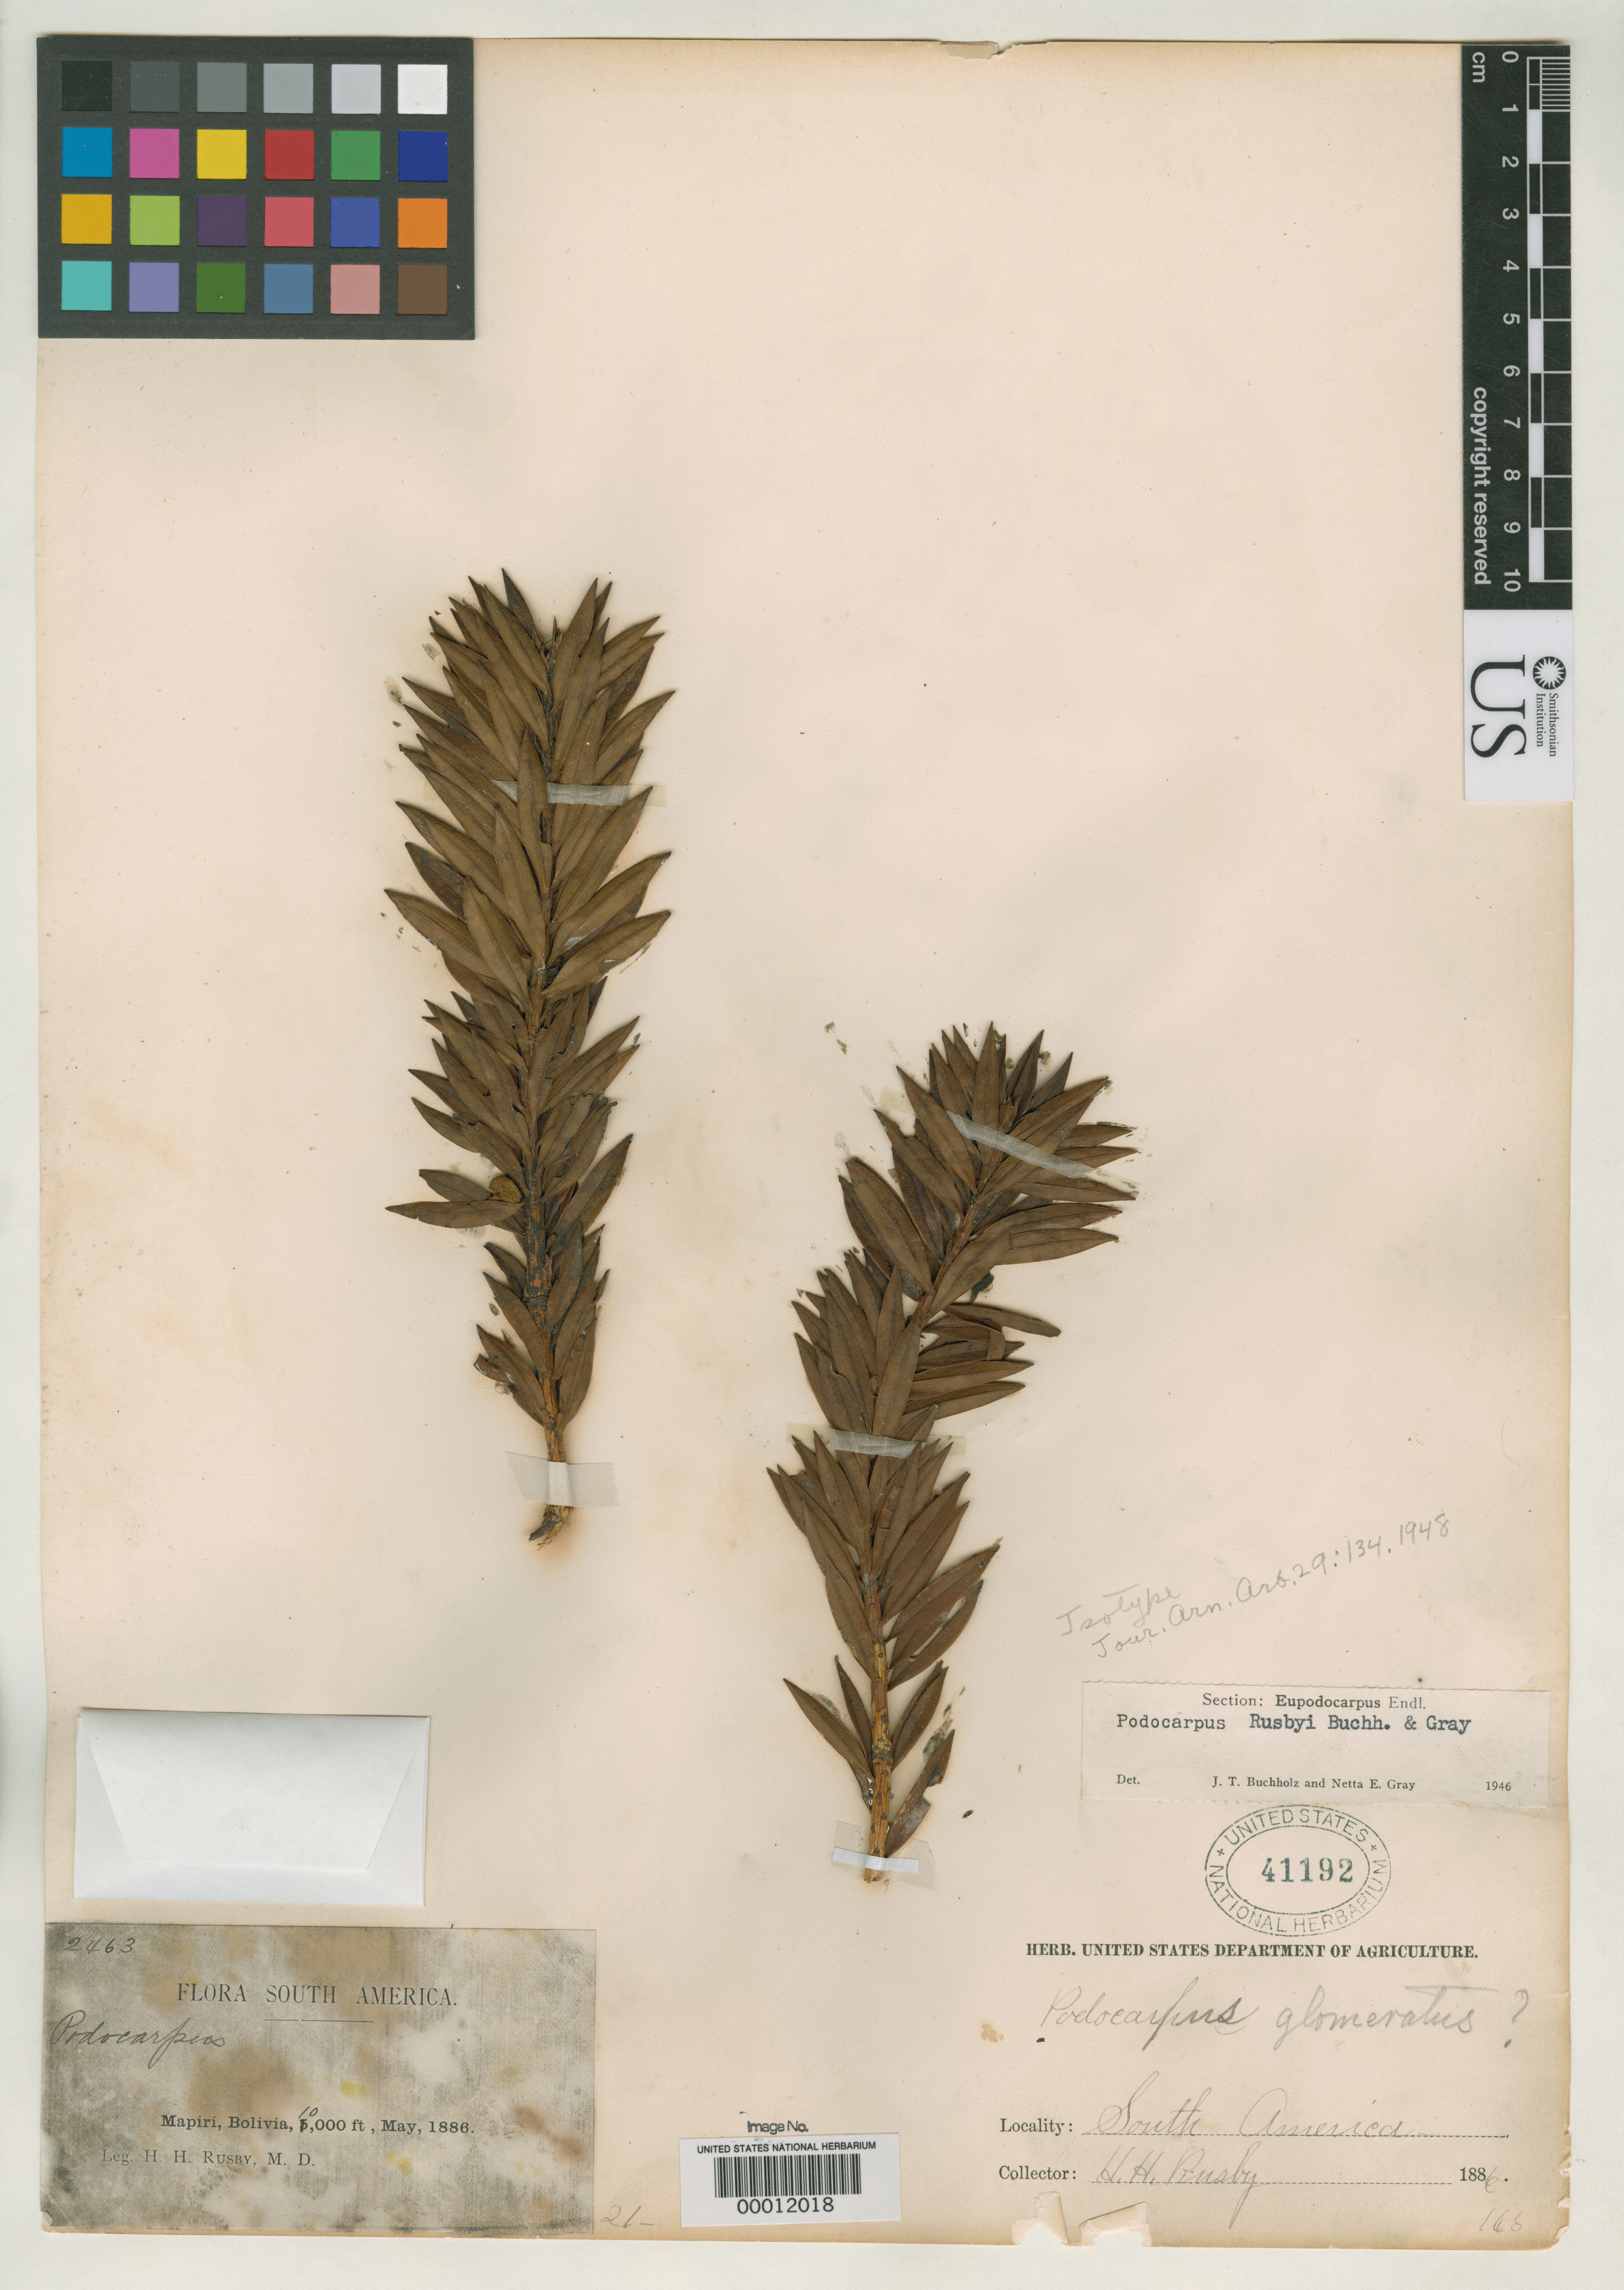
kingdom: Plantae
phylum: Tracheophyta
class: Pinopsida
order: Pinales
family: Podocarpaceae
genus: Podocarpus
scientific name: Podocarpus rusbyi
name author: J. Buchholz & N.E. Gray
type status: Isotype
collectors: H. H. Rusby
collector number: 2463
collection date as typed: Apr 1886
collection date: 1886-04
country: Bolivia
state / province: La Páz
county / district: Larecaja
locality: Mapiri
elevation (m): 305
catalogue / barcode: US 41192